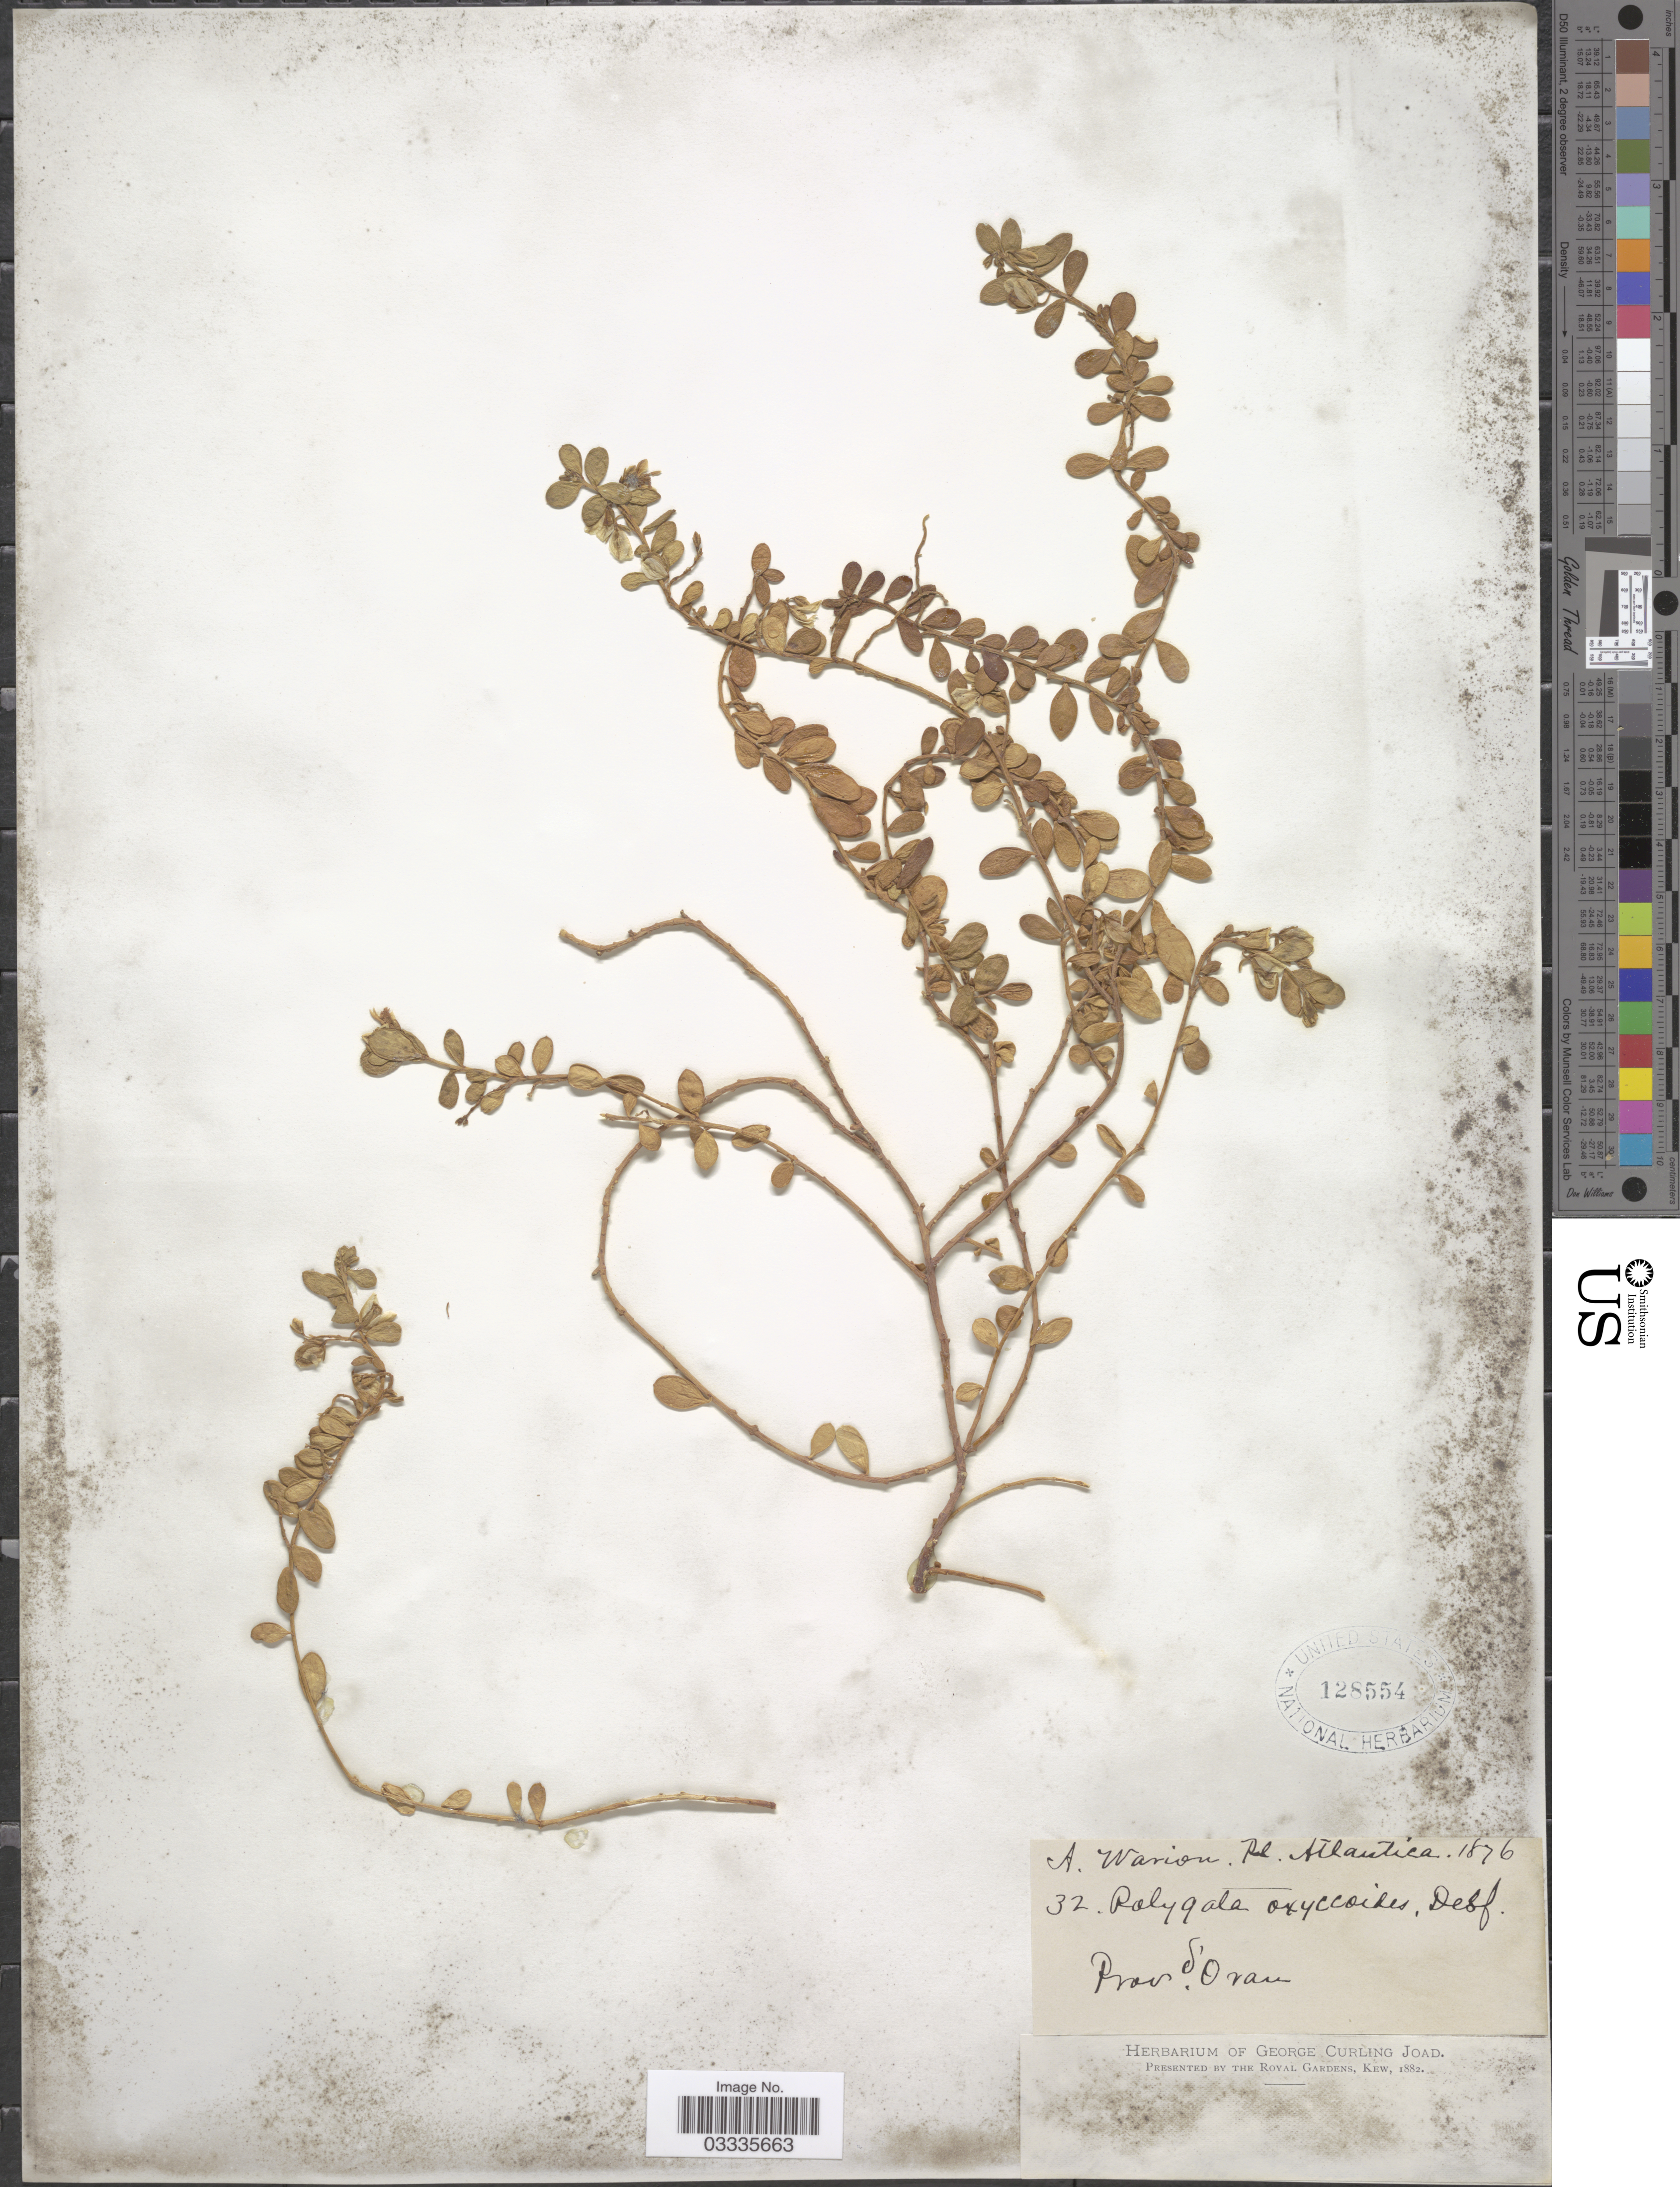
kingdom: Plantae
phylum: Tracheophyta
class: Magnoliopsida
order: Fabales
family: Polygalaceae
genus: Polygala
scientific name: Polygala oxyococcoides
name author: Desf.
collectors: A. Warion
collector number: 32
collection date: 1876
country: Algeria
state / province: Oran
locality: Atlantica. Prov. d'Oran.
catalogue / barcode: US 128554